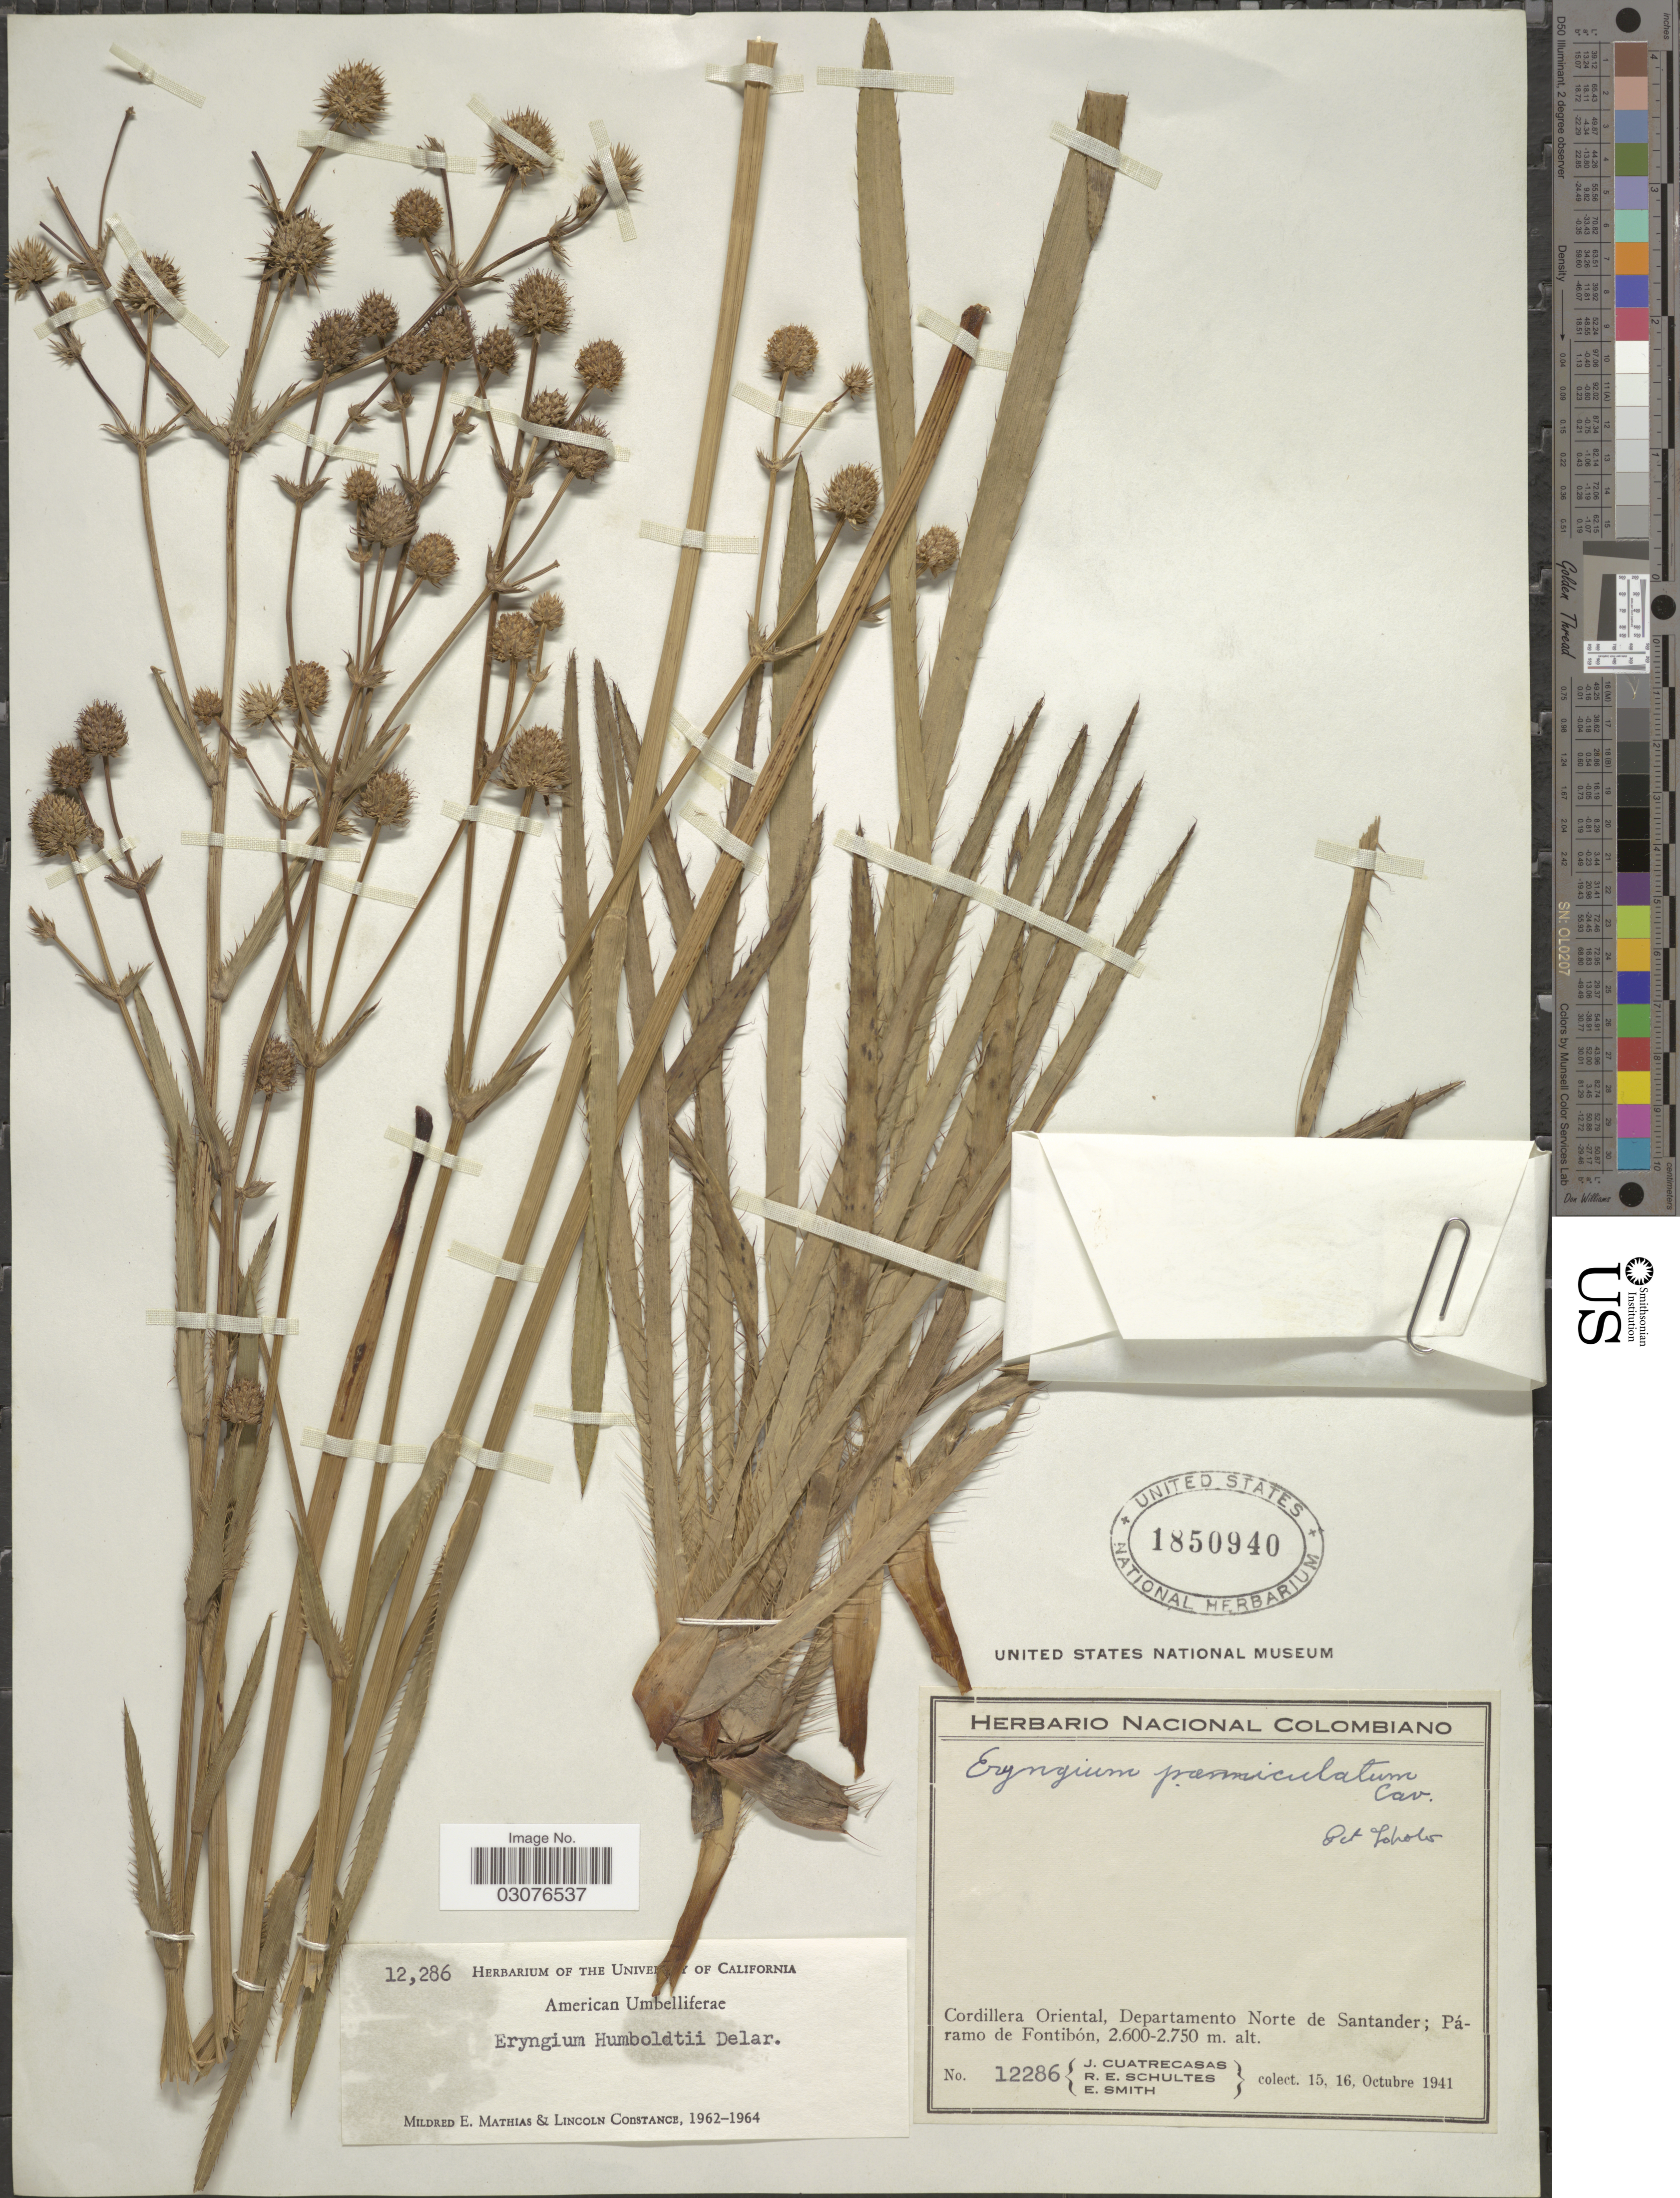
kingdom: Plantae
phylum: Tracheophyta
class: Magnoliopsida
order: Apiales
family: Apiaceae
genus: Eryngium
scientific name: Eryngium humboldtii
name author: F. Delaroche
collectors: J. Cuatrecasas, R. E. Schultes & E. Smith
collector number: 12286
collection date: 1941-10-15/1941-10-16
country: Colombia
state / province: Norte de Santander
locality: Cordillera Oriental, Departamento Norte de Santander; Páramo de Fontibón.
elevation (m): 2600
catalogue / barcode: US 1850940